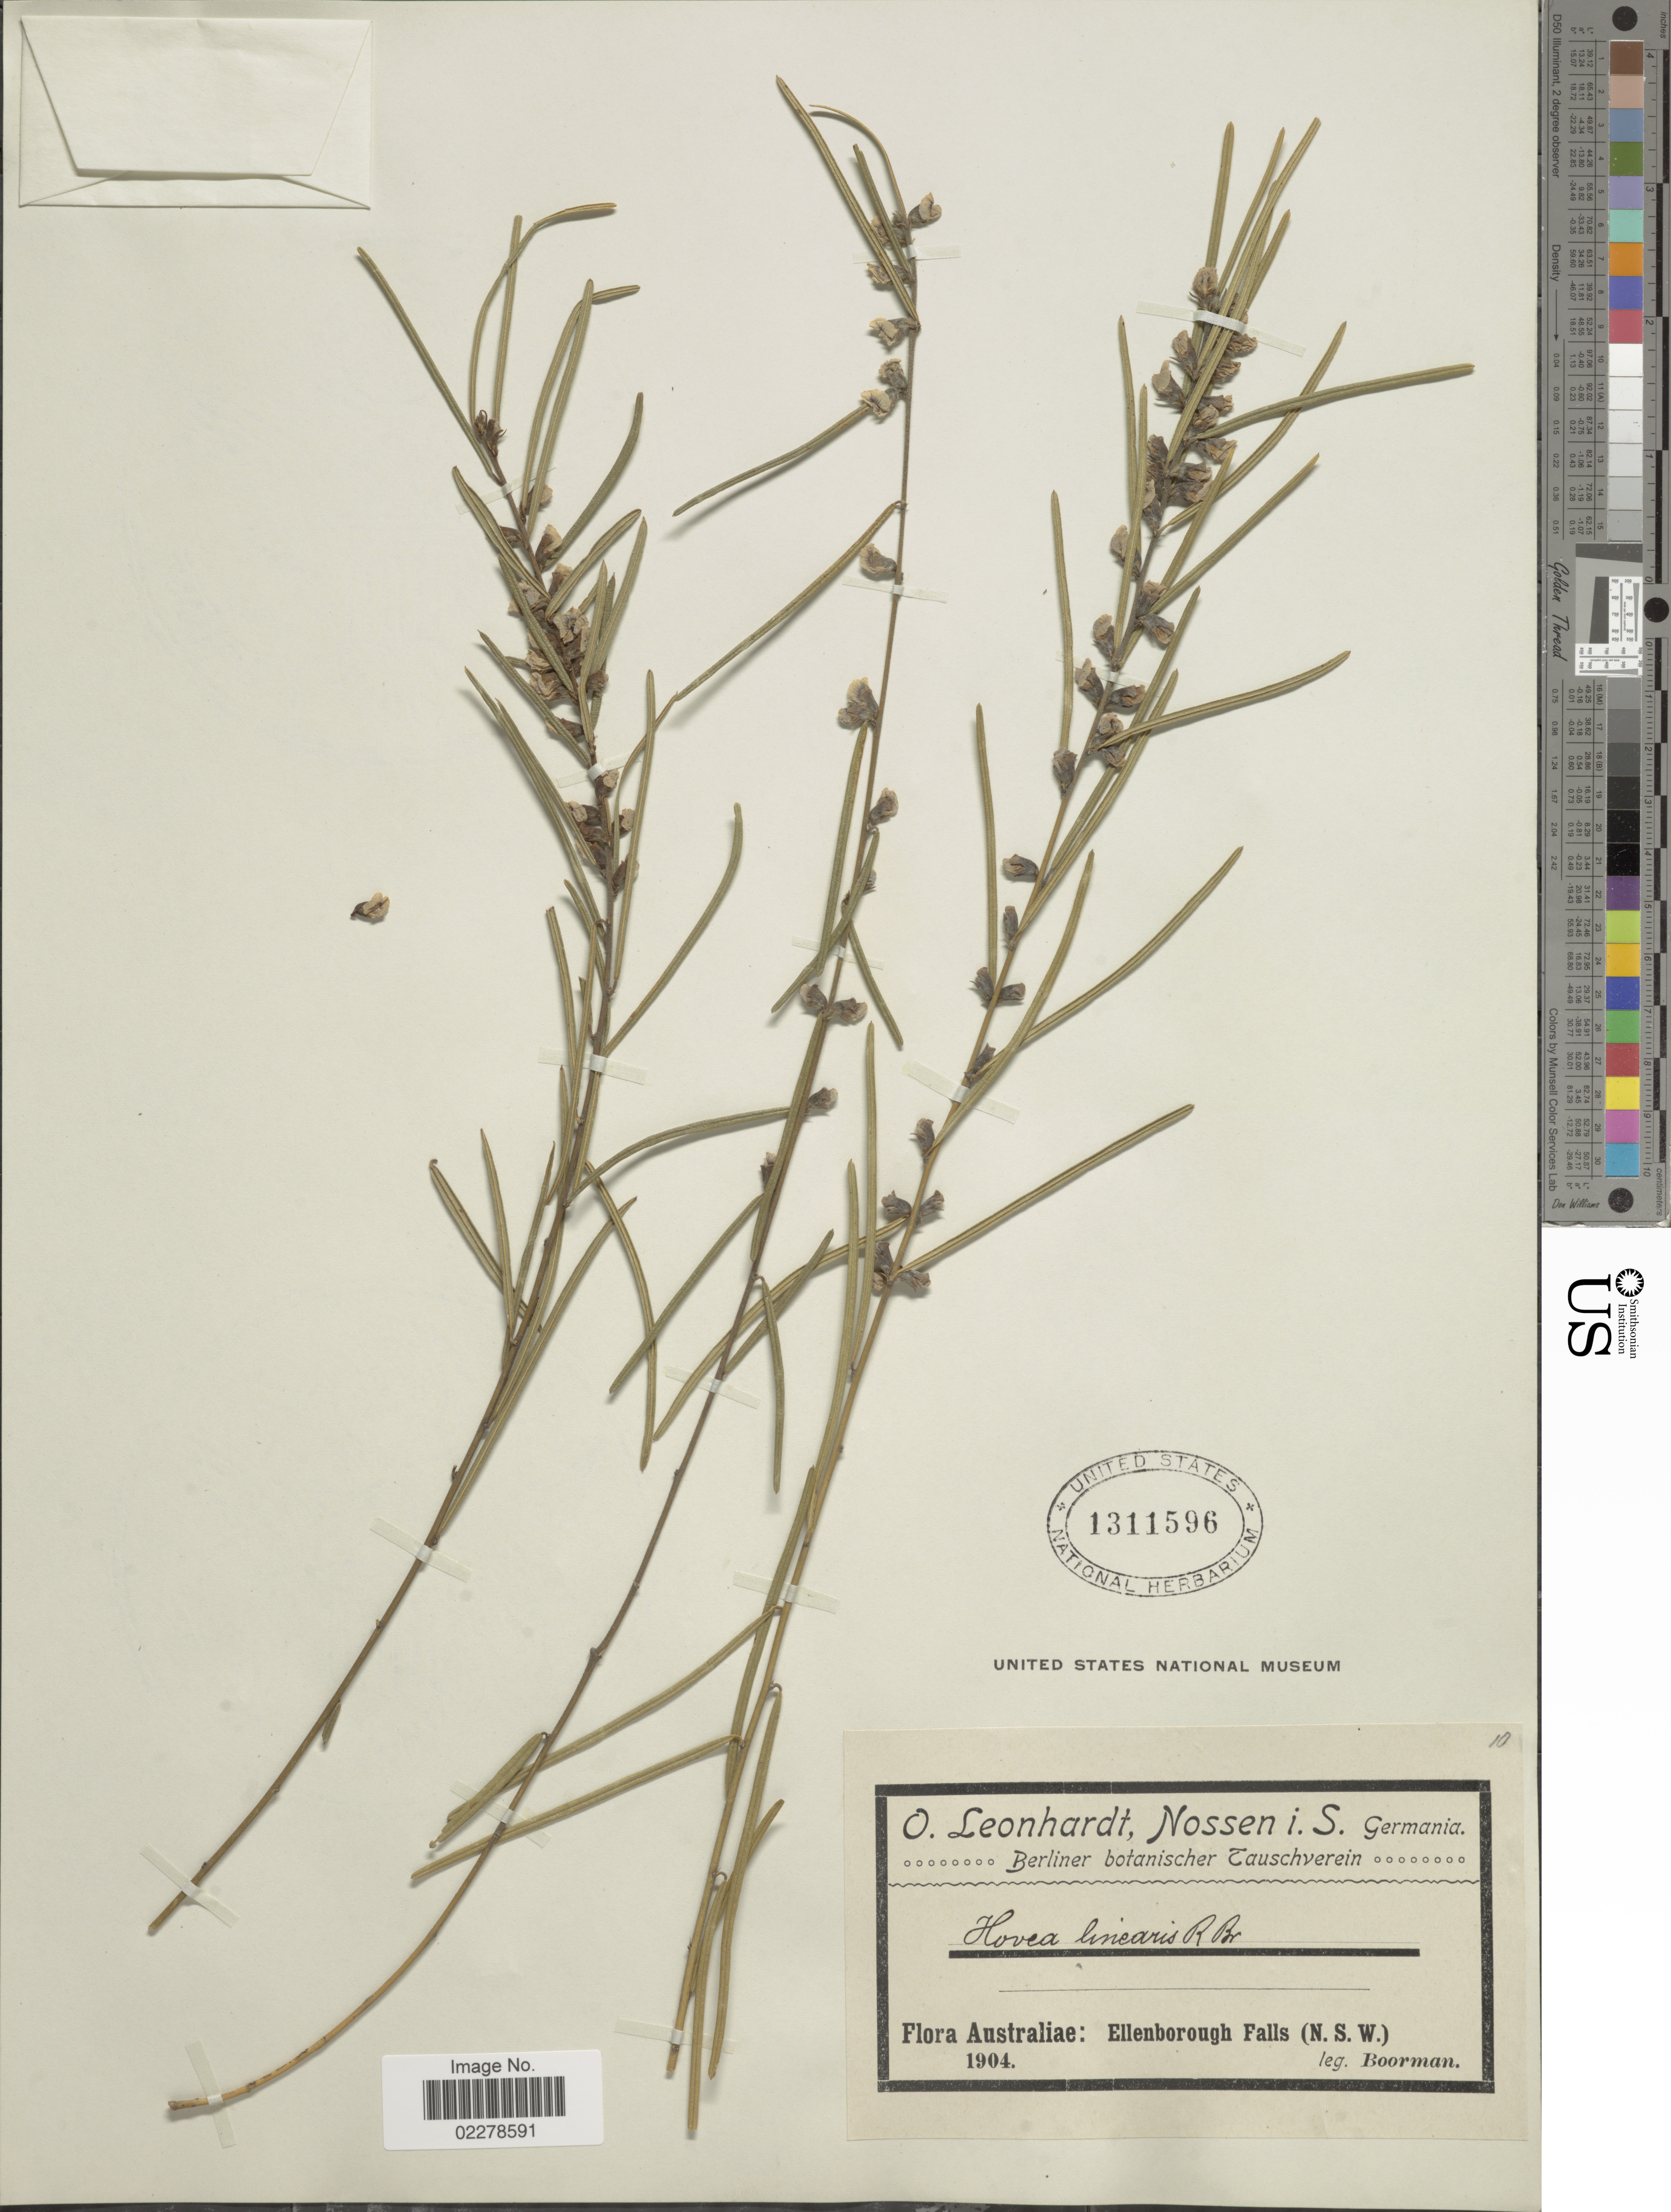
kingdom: Plantae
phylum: Tracheophyta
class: Magnoliopsida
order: Fabales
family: Fabaceae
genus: Hovea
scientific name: Hovea linearis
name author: R. Br.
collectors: -. Boorman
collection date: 1904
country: Australia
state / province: New South Wales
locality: Australiae: Ellenborough Falls (N.S.W.)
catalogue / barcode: US 1311596